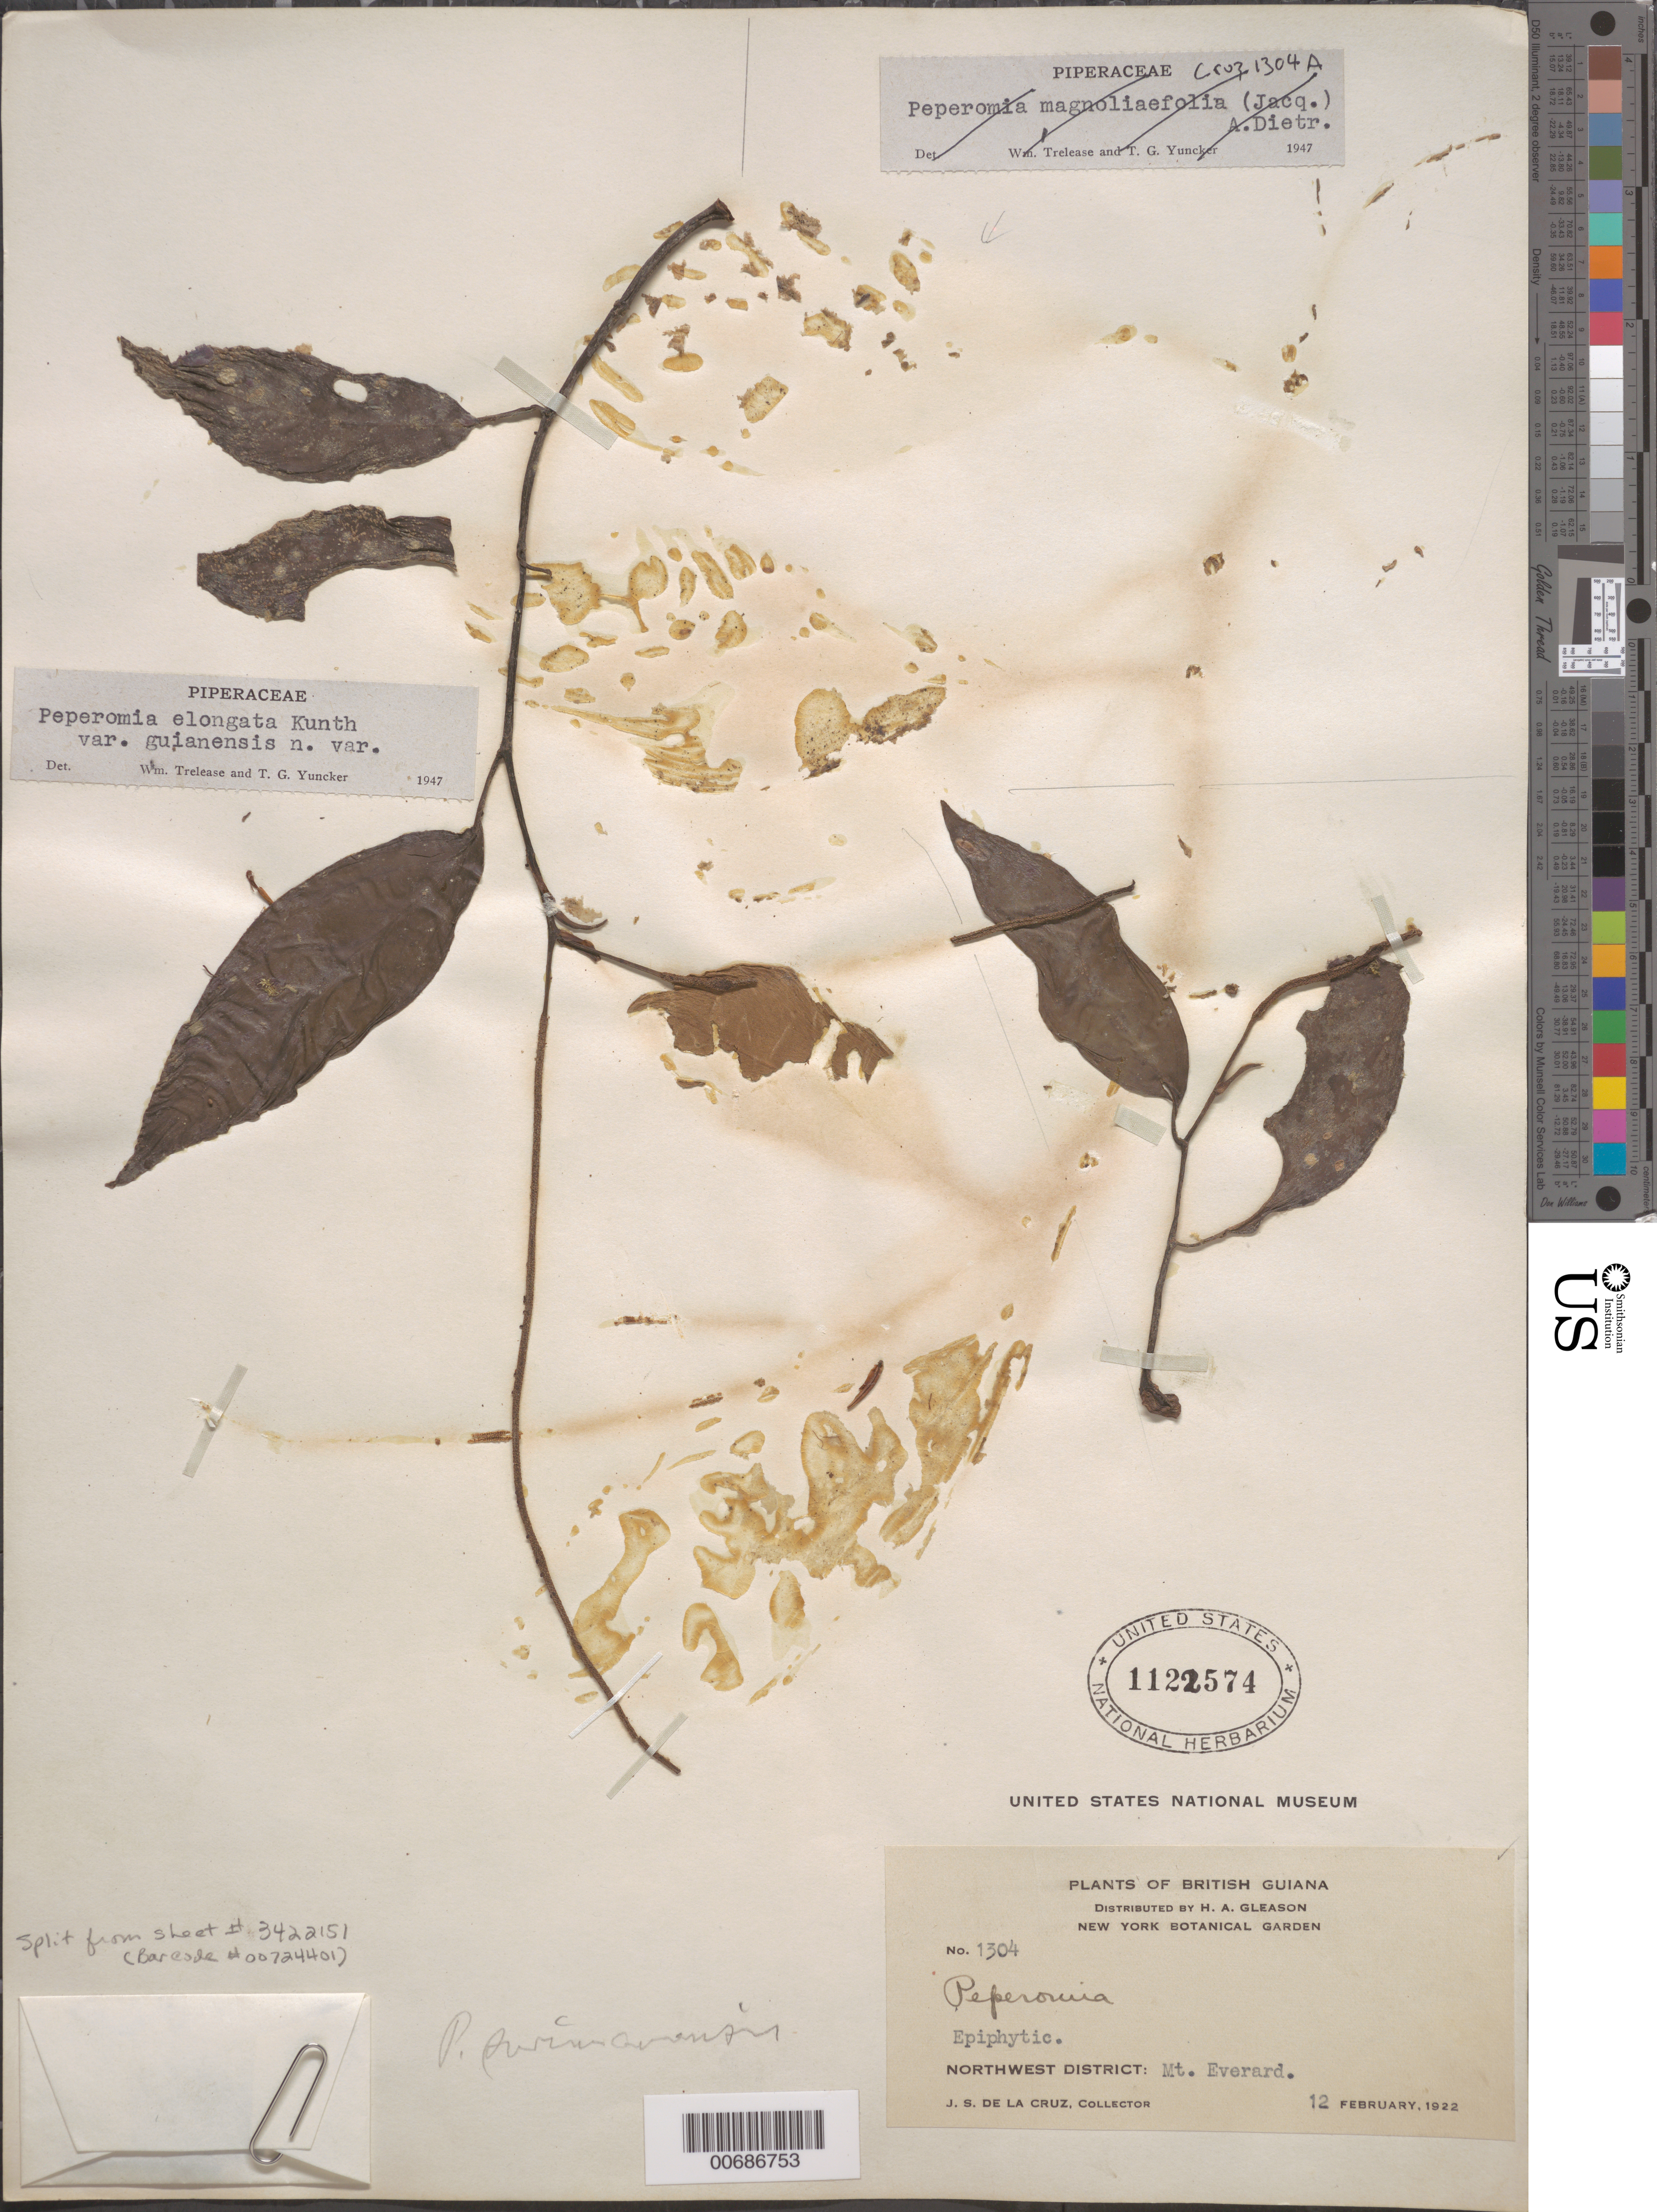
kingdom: Plantae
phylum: Tracheophyta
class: Magnoliopsida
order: Piperales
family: Piperaceae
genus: Peperomia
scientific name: Peperomia elongata var. guianensis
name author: Yunck.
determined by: Trelease, W.; Yuncker, T. G.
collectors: J. S. de la Cruz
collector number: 1304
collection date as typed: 12-Feb-22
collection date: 1922-02-12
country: Guyana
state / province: Barima-Waini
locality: Mt. Everard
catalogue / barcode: US 1122574